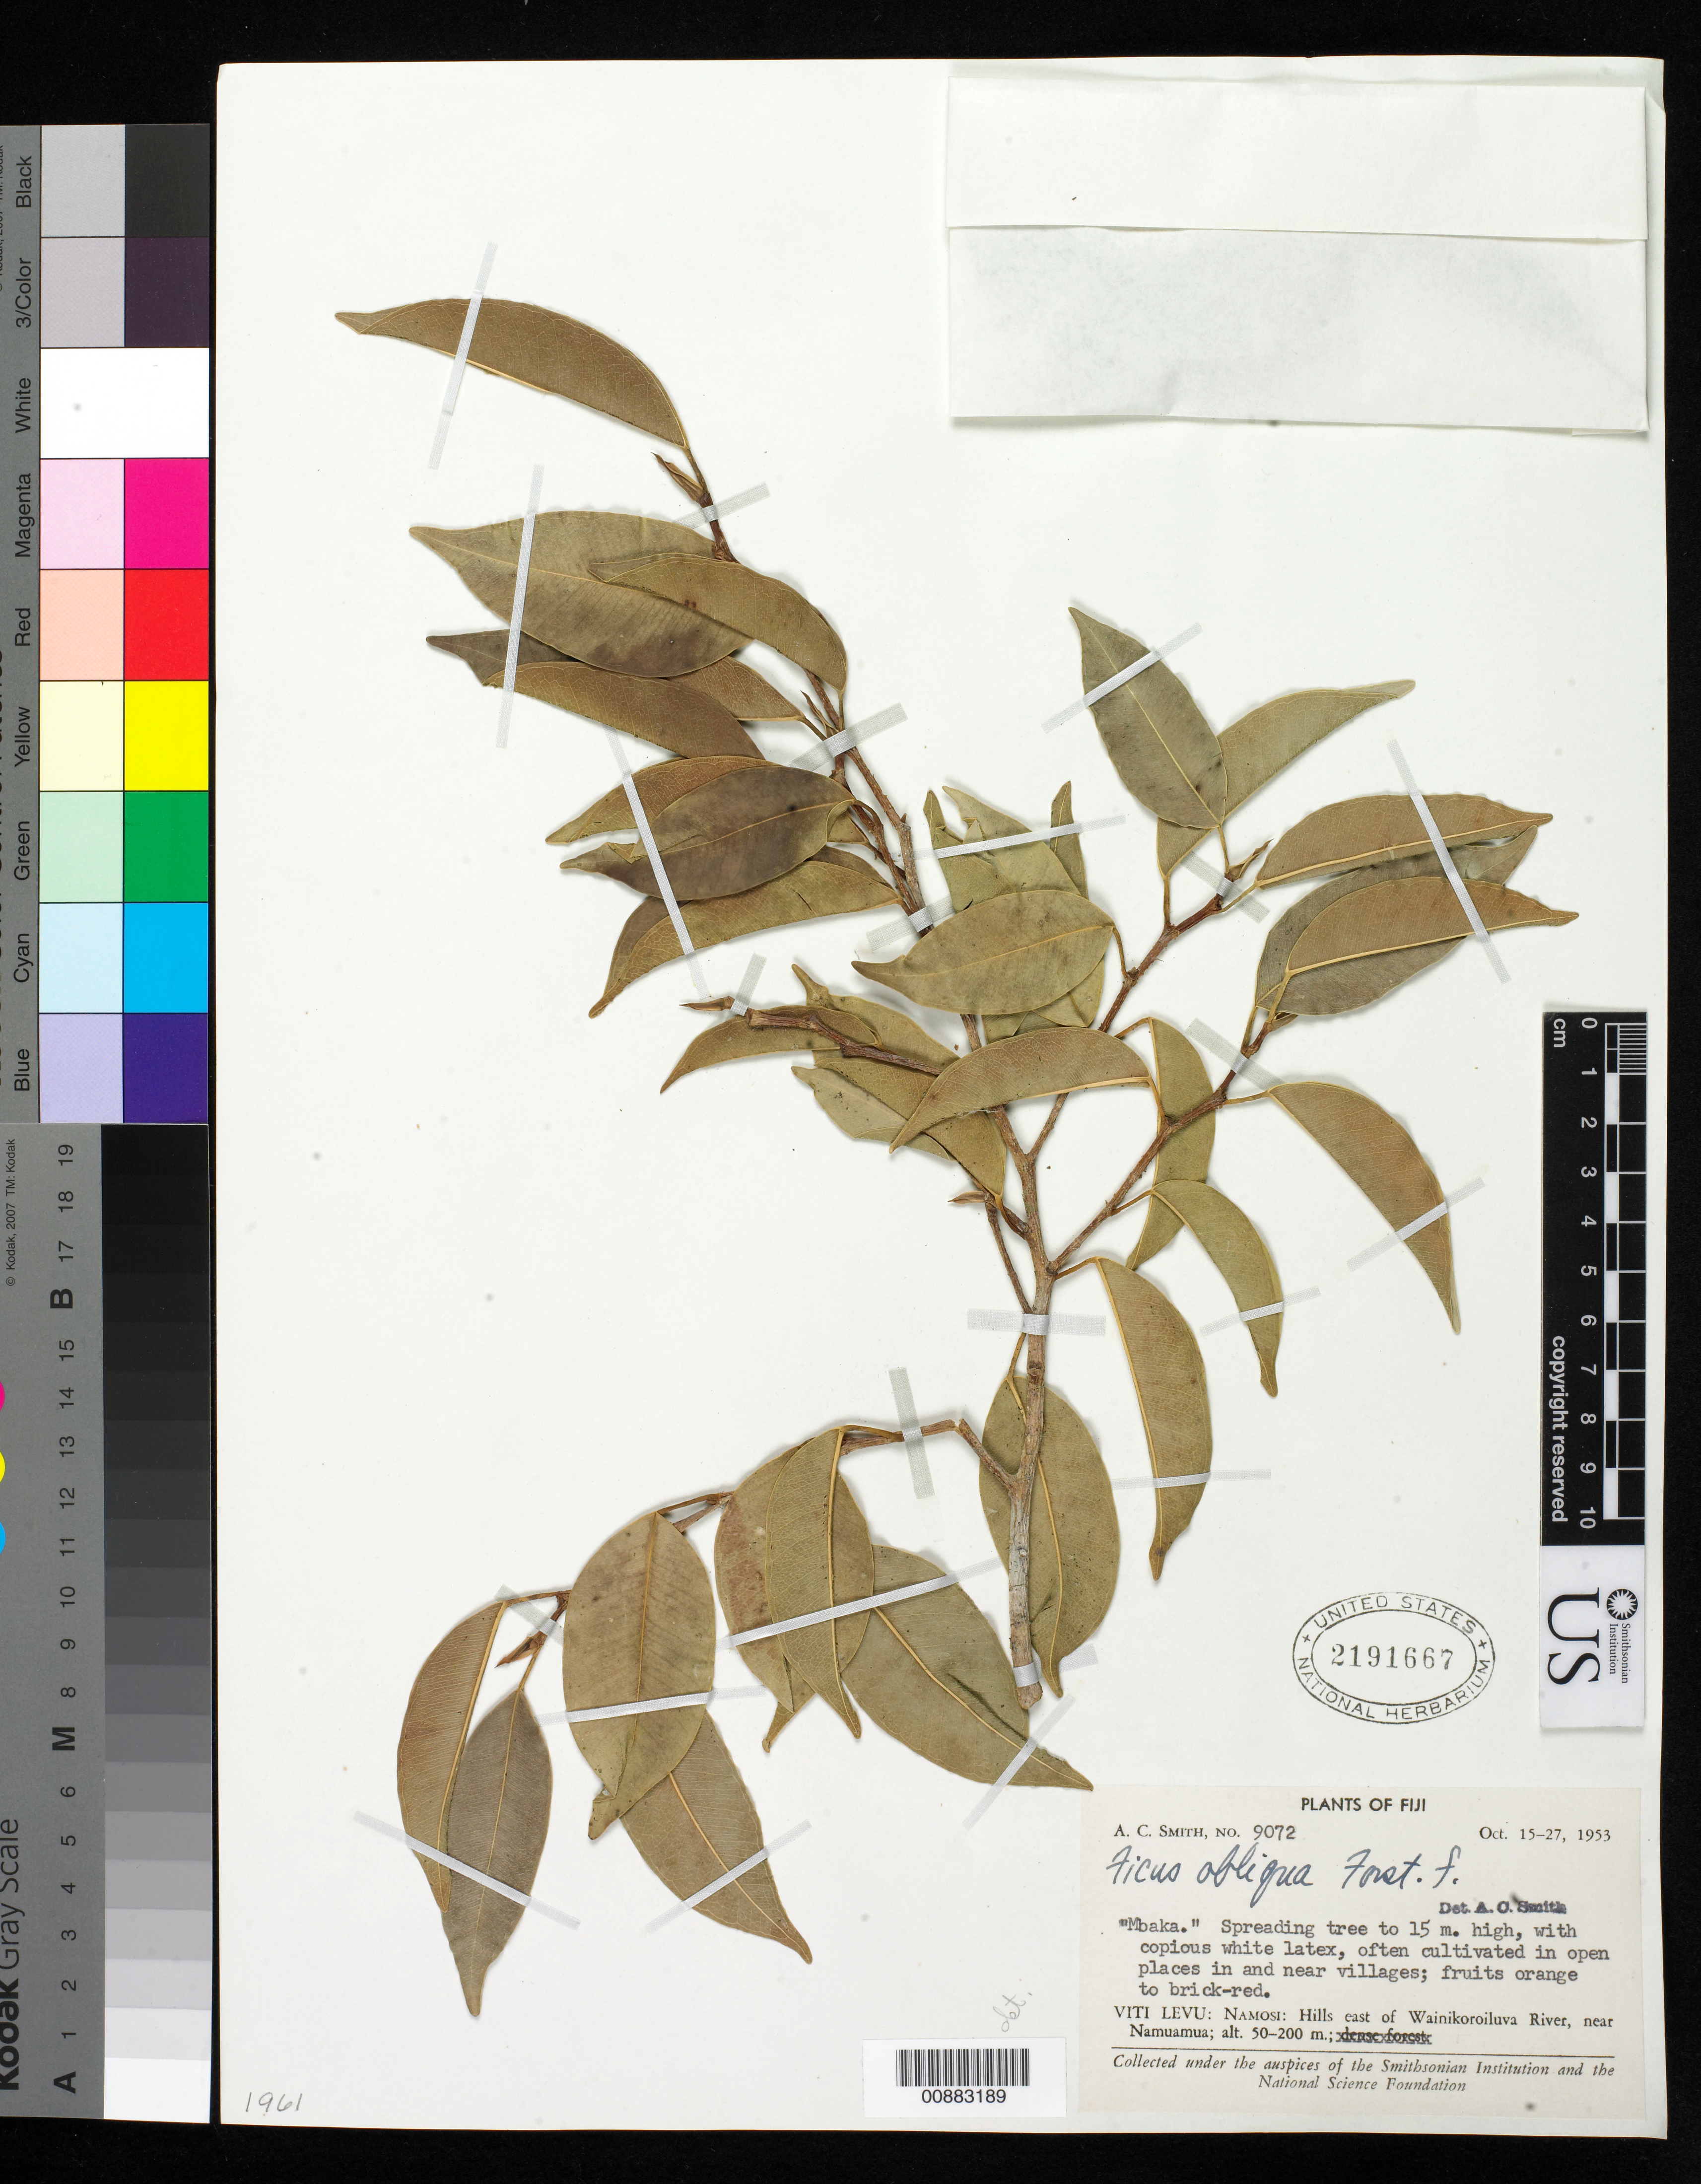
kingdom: Plantae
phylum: Tracheophyta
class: Magnoliopsida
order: Rosales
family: Moraceae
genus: Ficus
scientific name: Ficus obliqua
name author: G. Forst.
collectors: C. A. Smith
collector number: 9072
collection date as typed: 15 Oct 1953 to 17 Oct 1953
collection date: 1953-10-15/1953-10-17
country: Fiji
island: Viti Levu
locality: Namosi: Hills E of Wainikoroiluva River, near Namuamua.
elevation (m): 50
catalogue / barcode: US 2191667